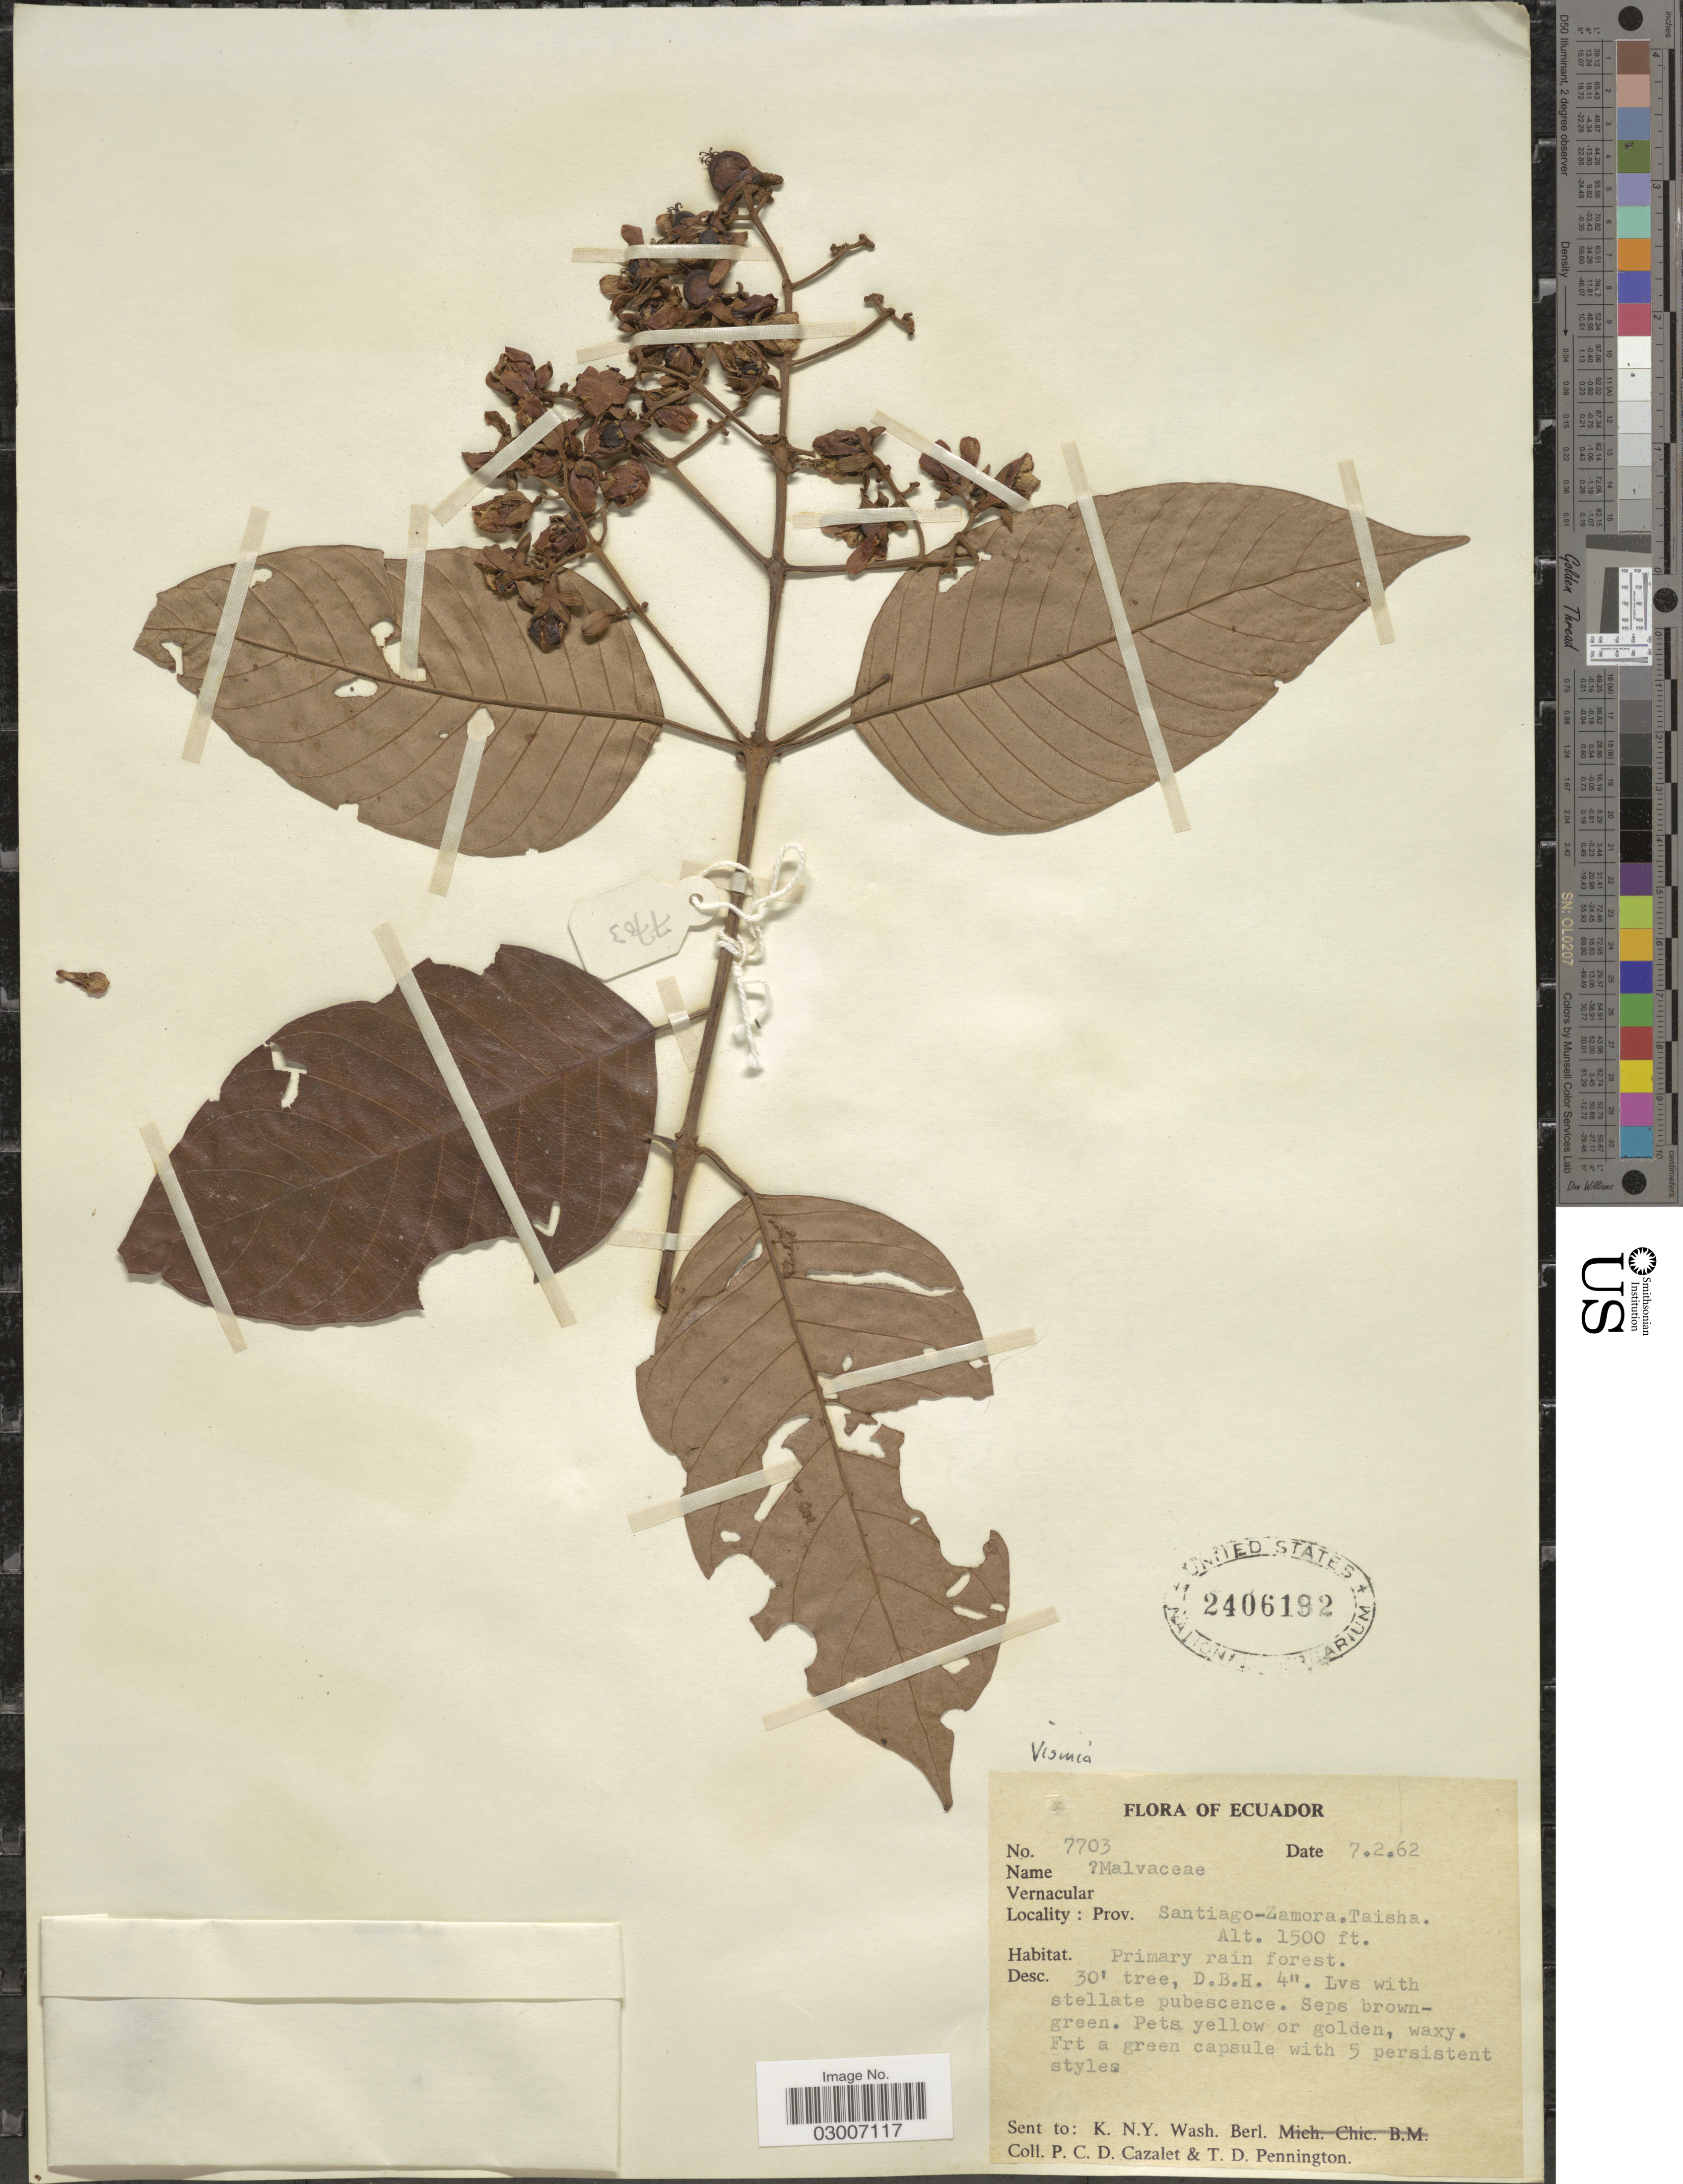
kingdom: Plantae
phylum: Tracheophyta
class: Magnoliopsida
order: Malpighiales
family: Hypericaceae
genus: Vismia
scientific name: Vismia sp.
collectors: P. C. D. Cazalet & T. D. Pennington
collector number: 7703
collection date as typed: Transcribed d/m/y: 7/2/62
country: Ecuador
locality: Prov. Santiago-Zamora. Taisha.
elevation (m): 457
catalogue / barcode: US 2406192